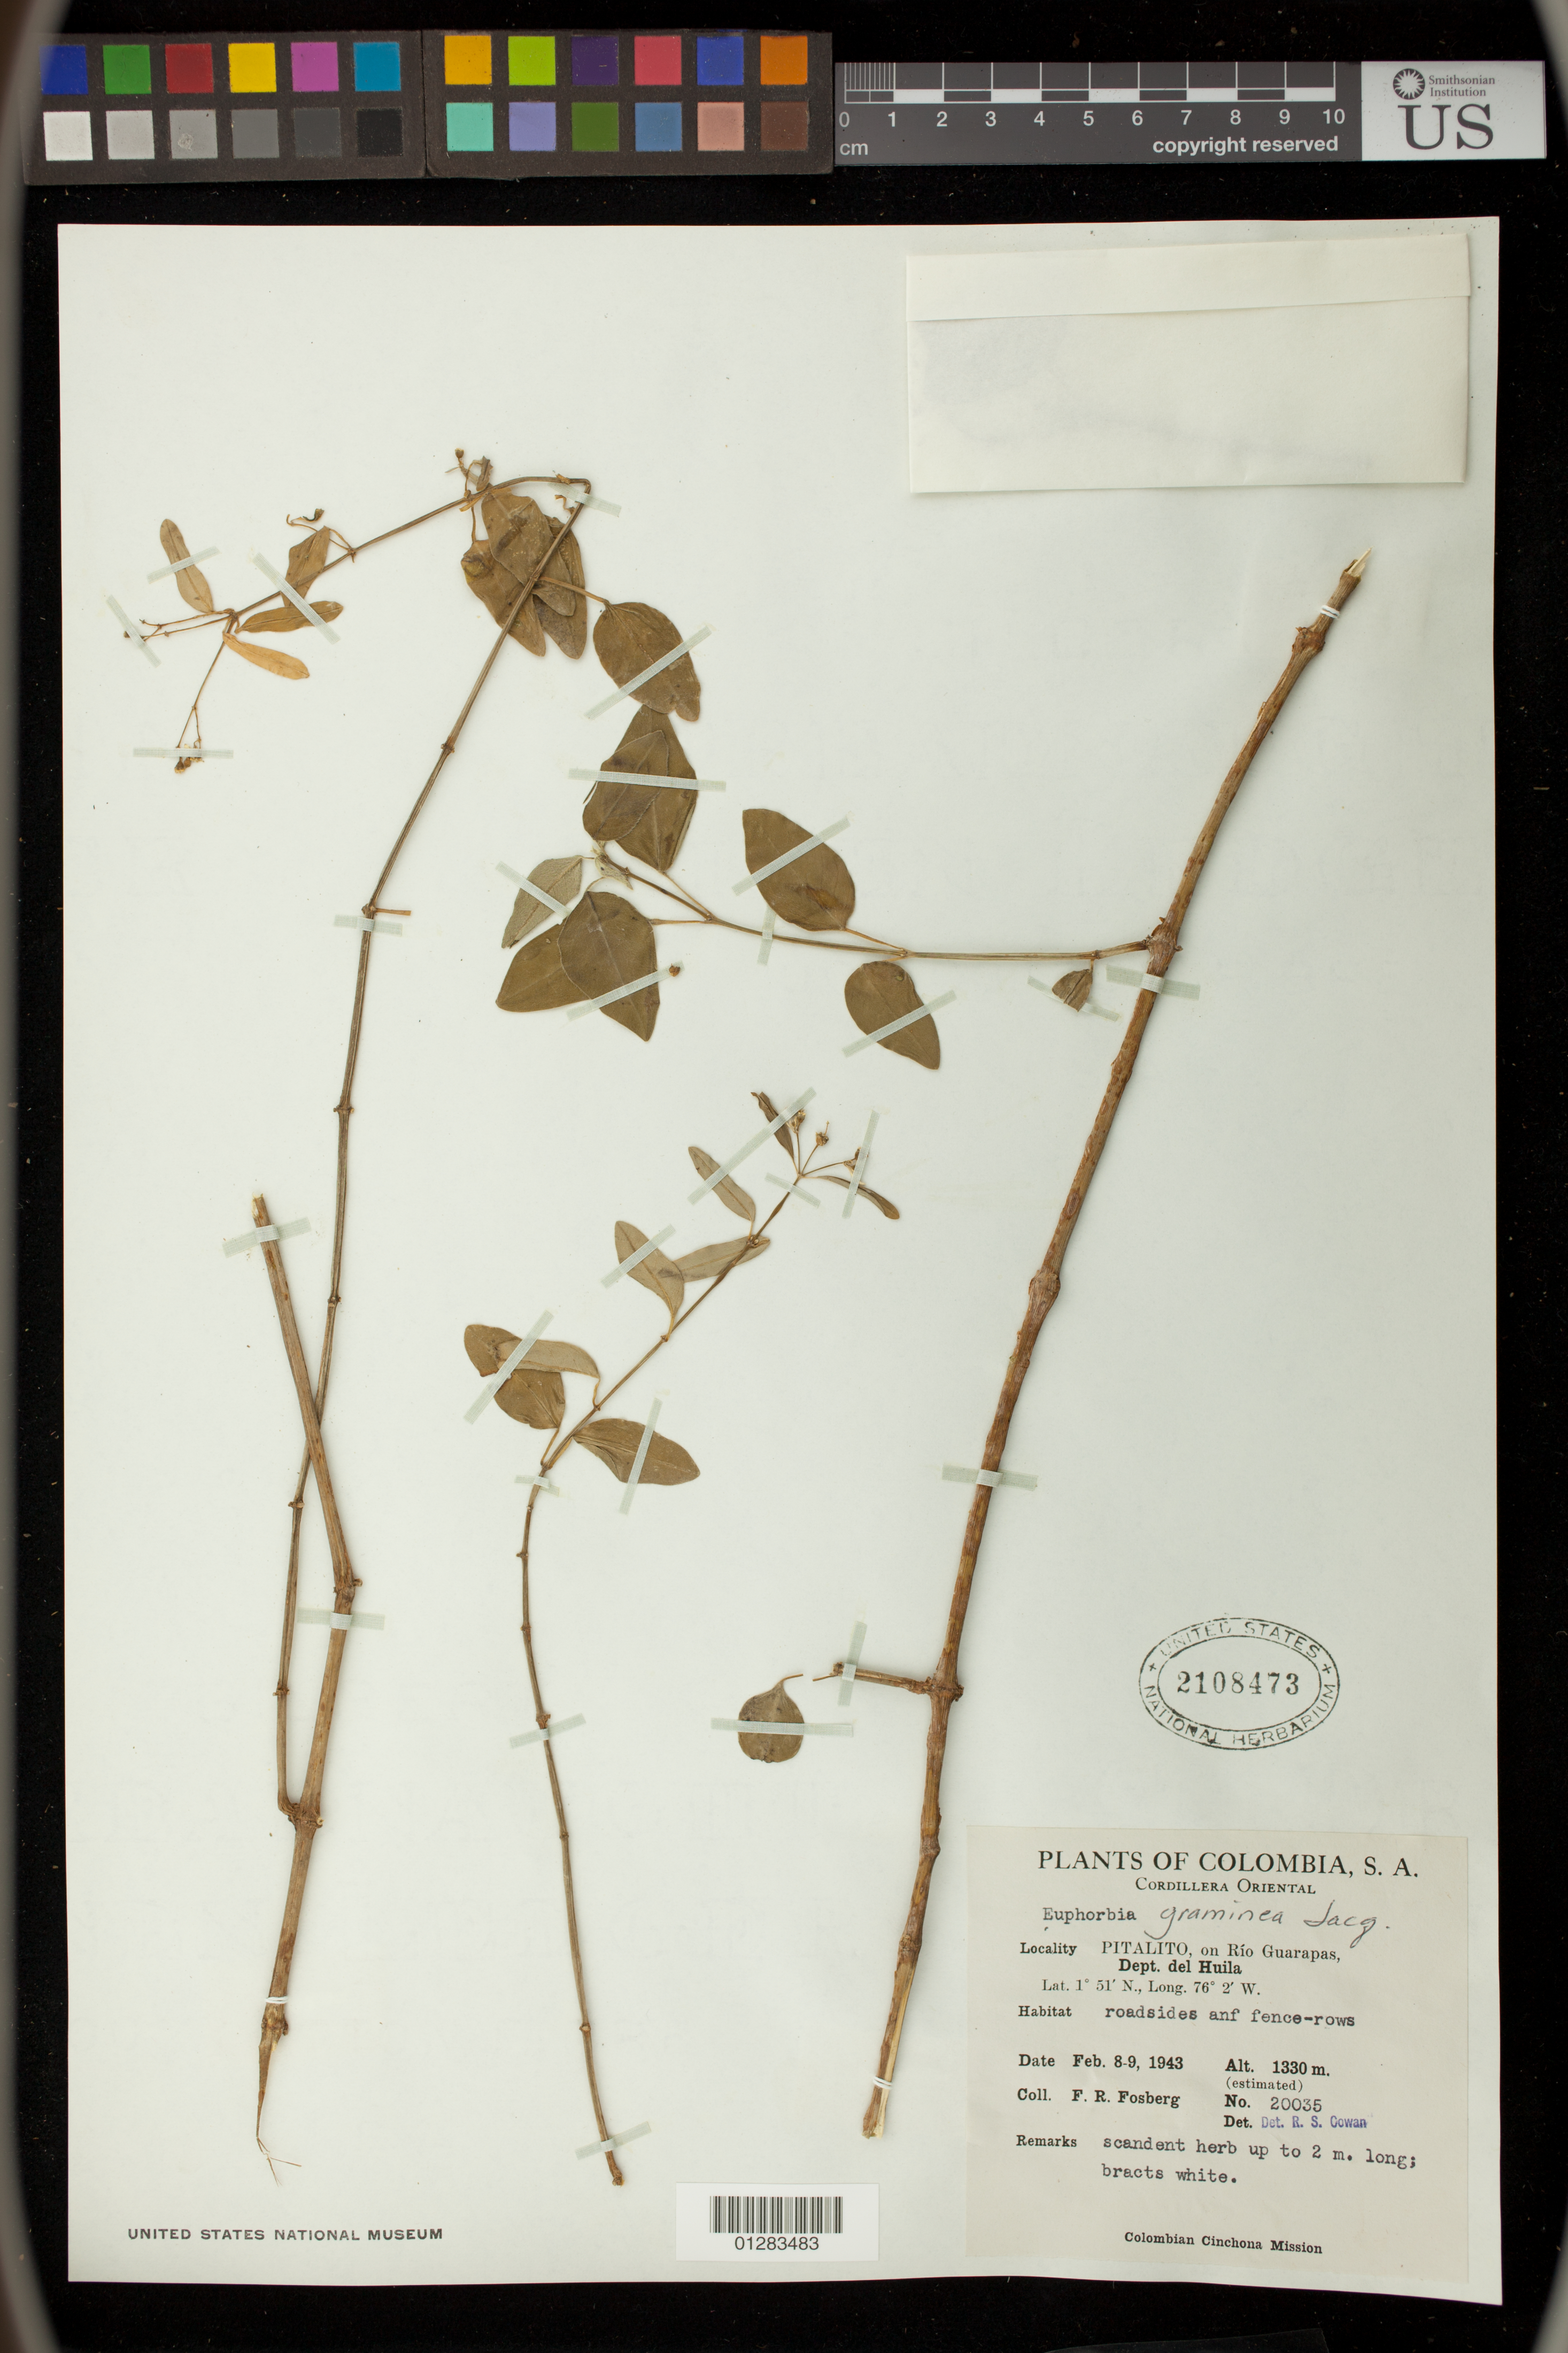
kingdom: Plantae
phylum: Tracheophyta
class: Magnoliopsida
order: Malpighiales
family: Euphorbiaceae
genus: Euphorbia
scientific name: Euphorbia graminea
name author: Jacq.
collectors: F. R. Fosberg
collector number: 20035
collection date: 1943-02-08/1943-02-09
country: Colombia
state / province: Huila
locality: Cordillera Oriental: Pitalito, on Río Guarapas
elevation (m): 1330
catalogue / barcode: US 2108473